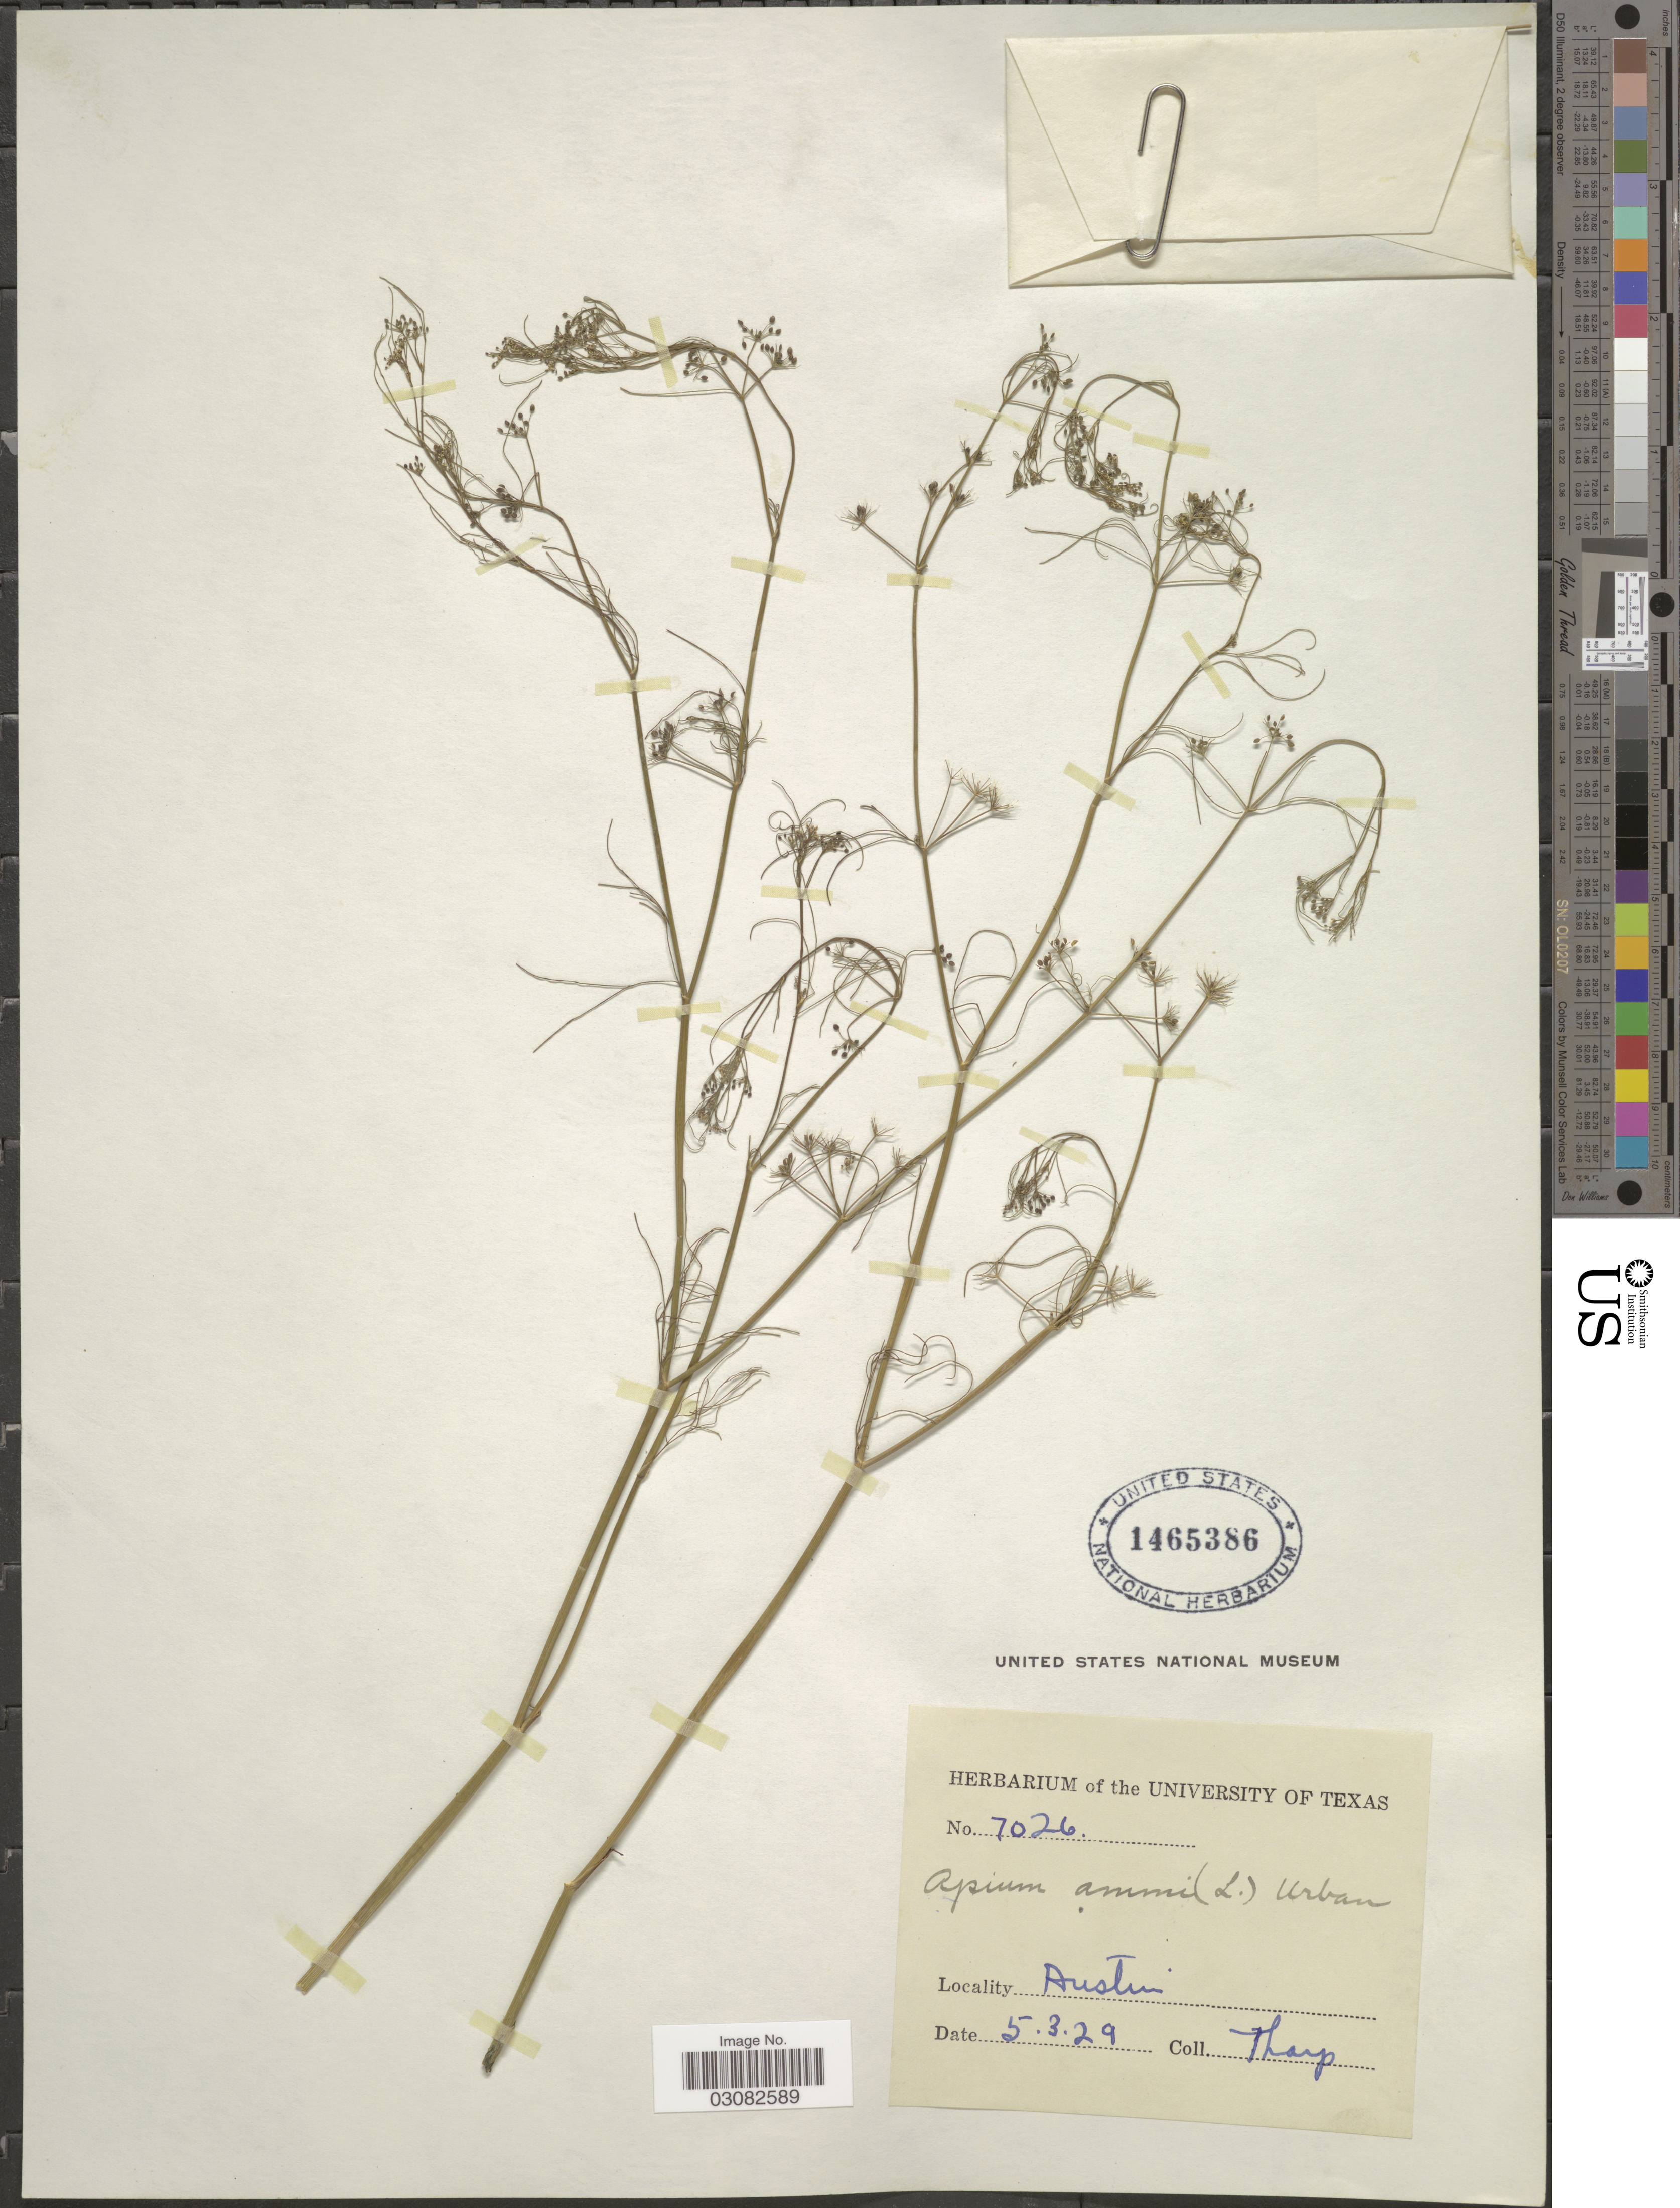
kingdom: Plantae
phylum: Tracheophyta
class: Magnoliopsida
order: Apiales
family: Apiaceae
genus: Apium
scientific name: Apium ammi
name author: (Jacq.) Urb.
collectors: Tharp, --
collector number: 7026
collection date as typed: Transcribed d/m/y: 3/5/29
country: United States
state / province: Texas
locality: Austin.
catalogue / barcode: US 1465386